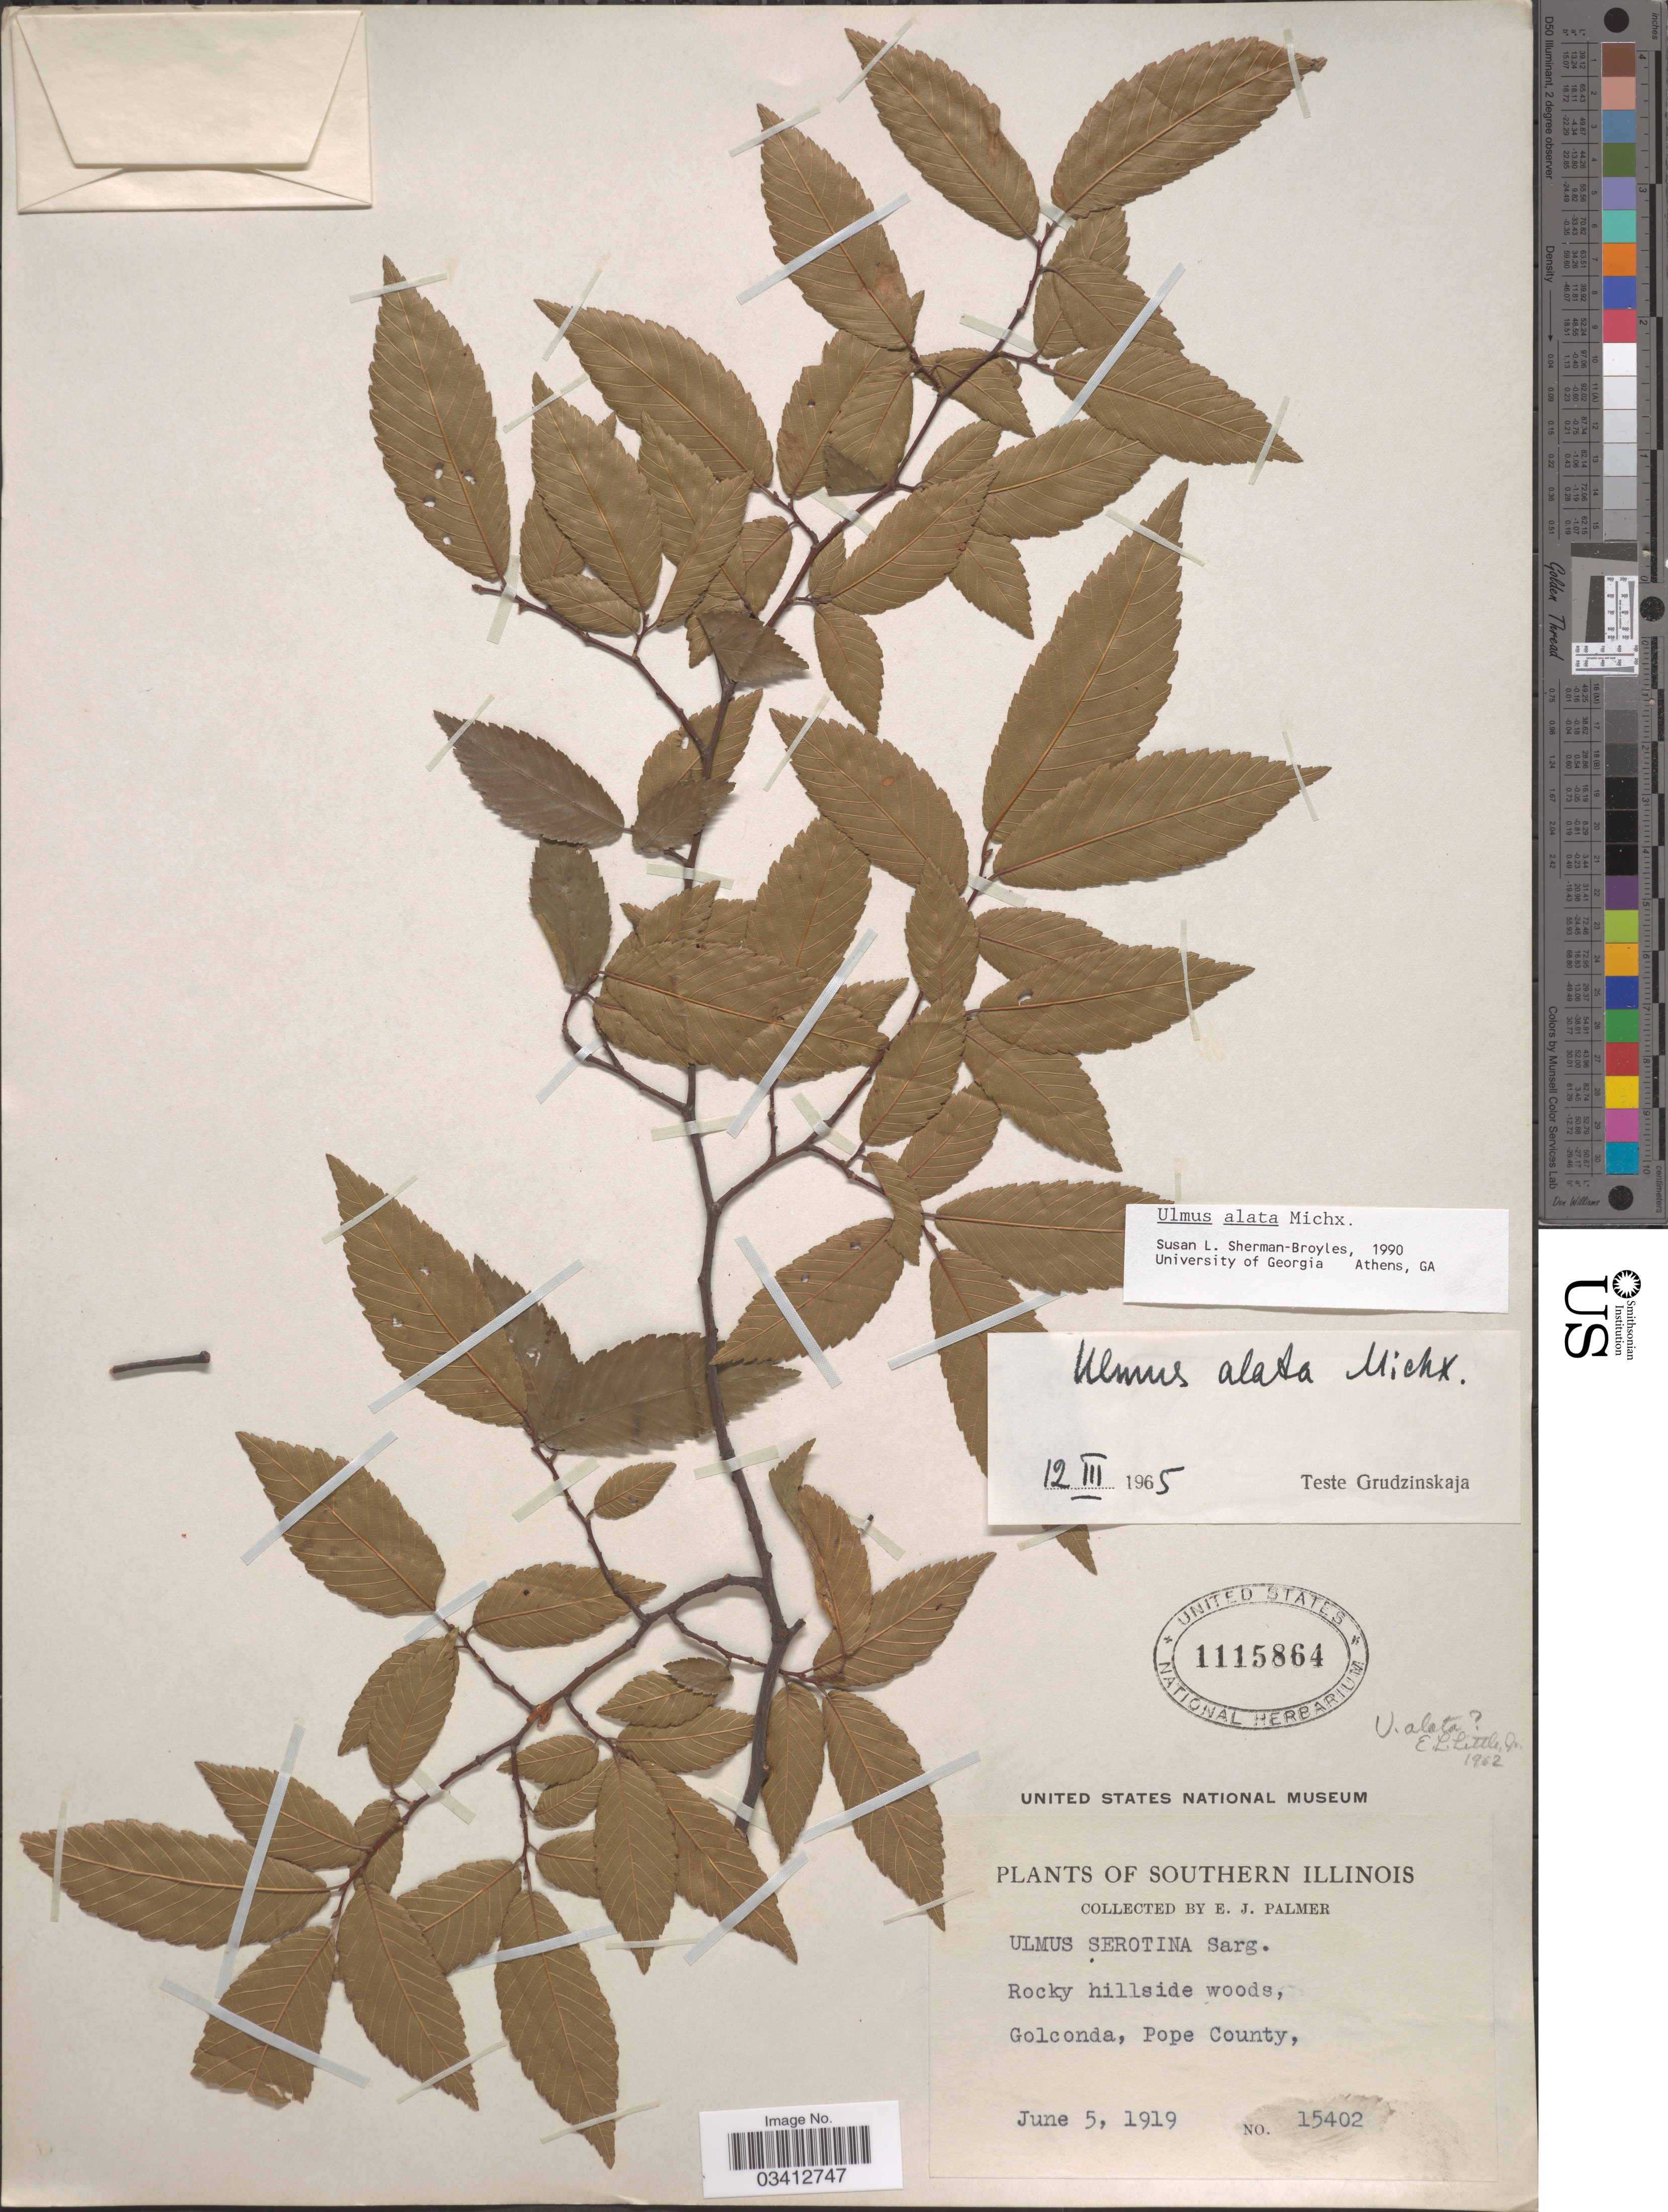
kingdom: Plantae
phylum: Tracheophyta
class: Magnoliopsida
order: Rosales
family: Ulmaceae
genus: Ulmus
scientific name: Ulmus alata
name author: Michx.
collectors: E. J. Palmer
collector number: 15402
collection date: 1919-06-05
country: United States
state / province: Illinois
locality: Southern Illinois. Rocky hillside woods, Golconda, Pope County.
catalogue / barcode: US 1115864